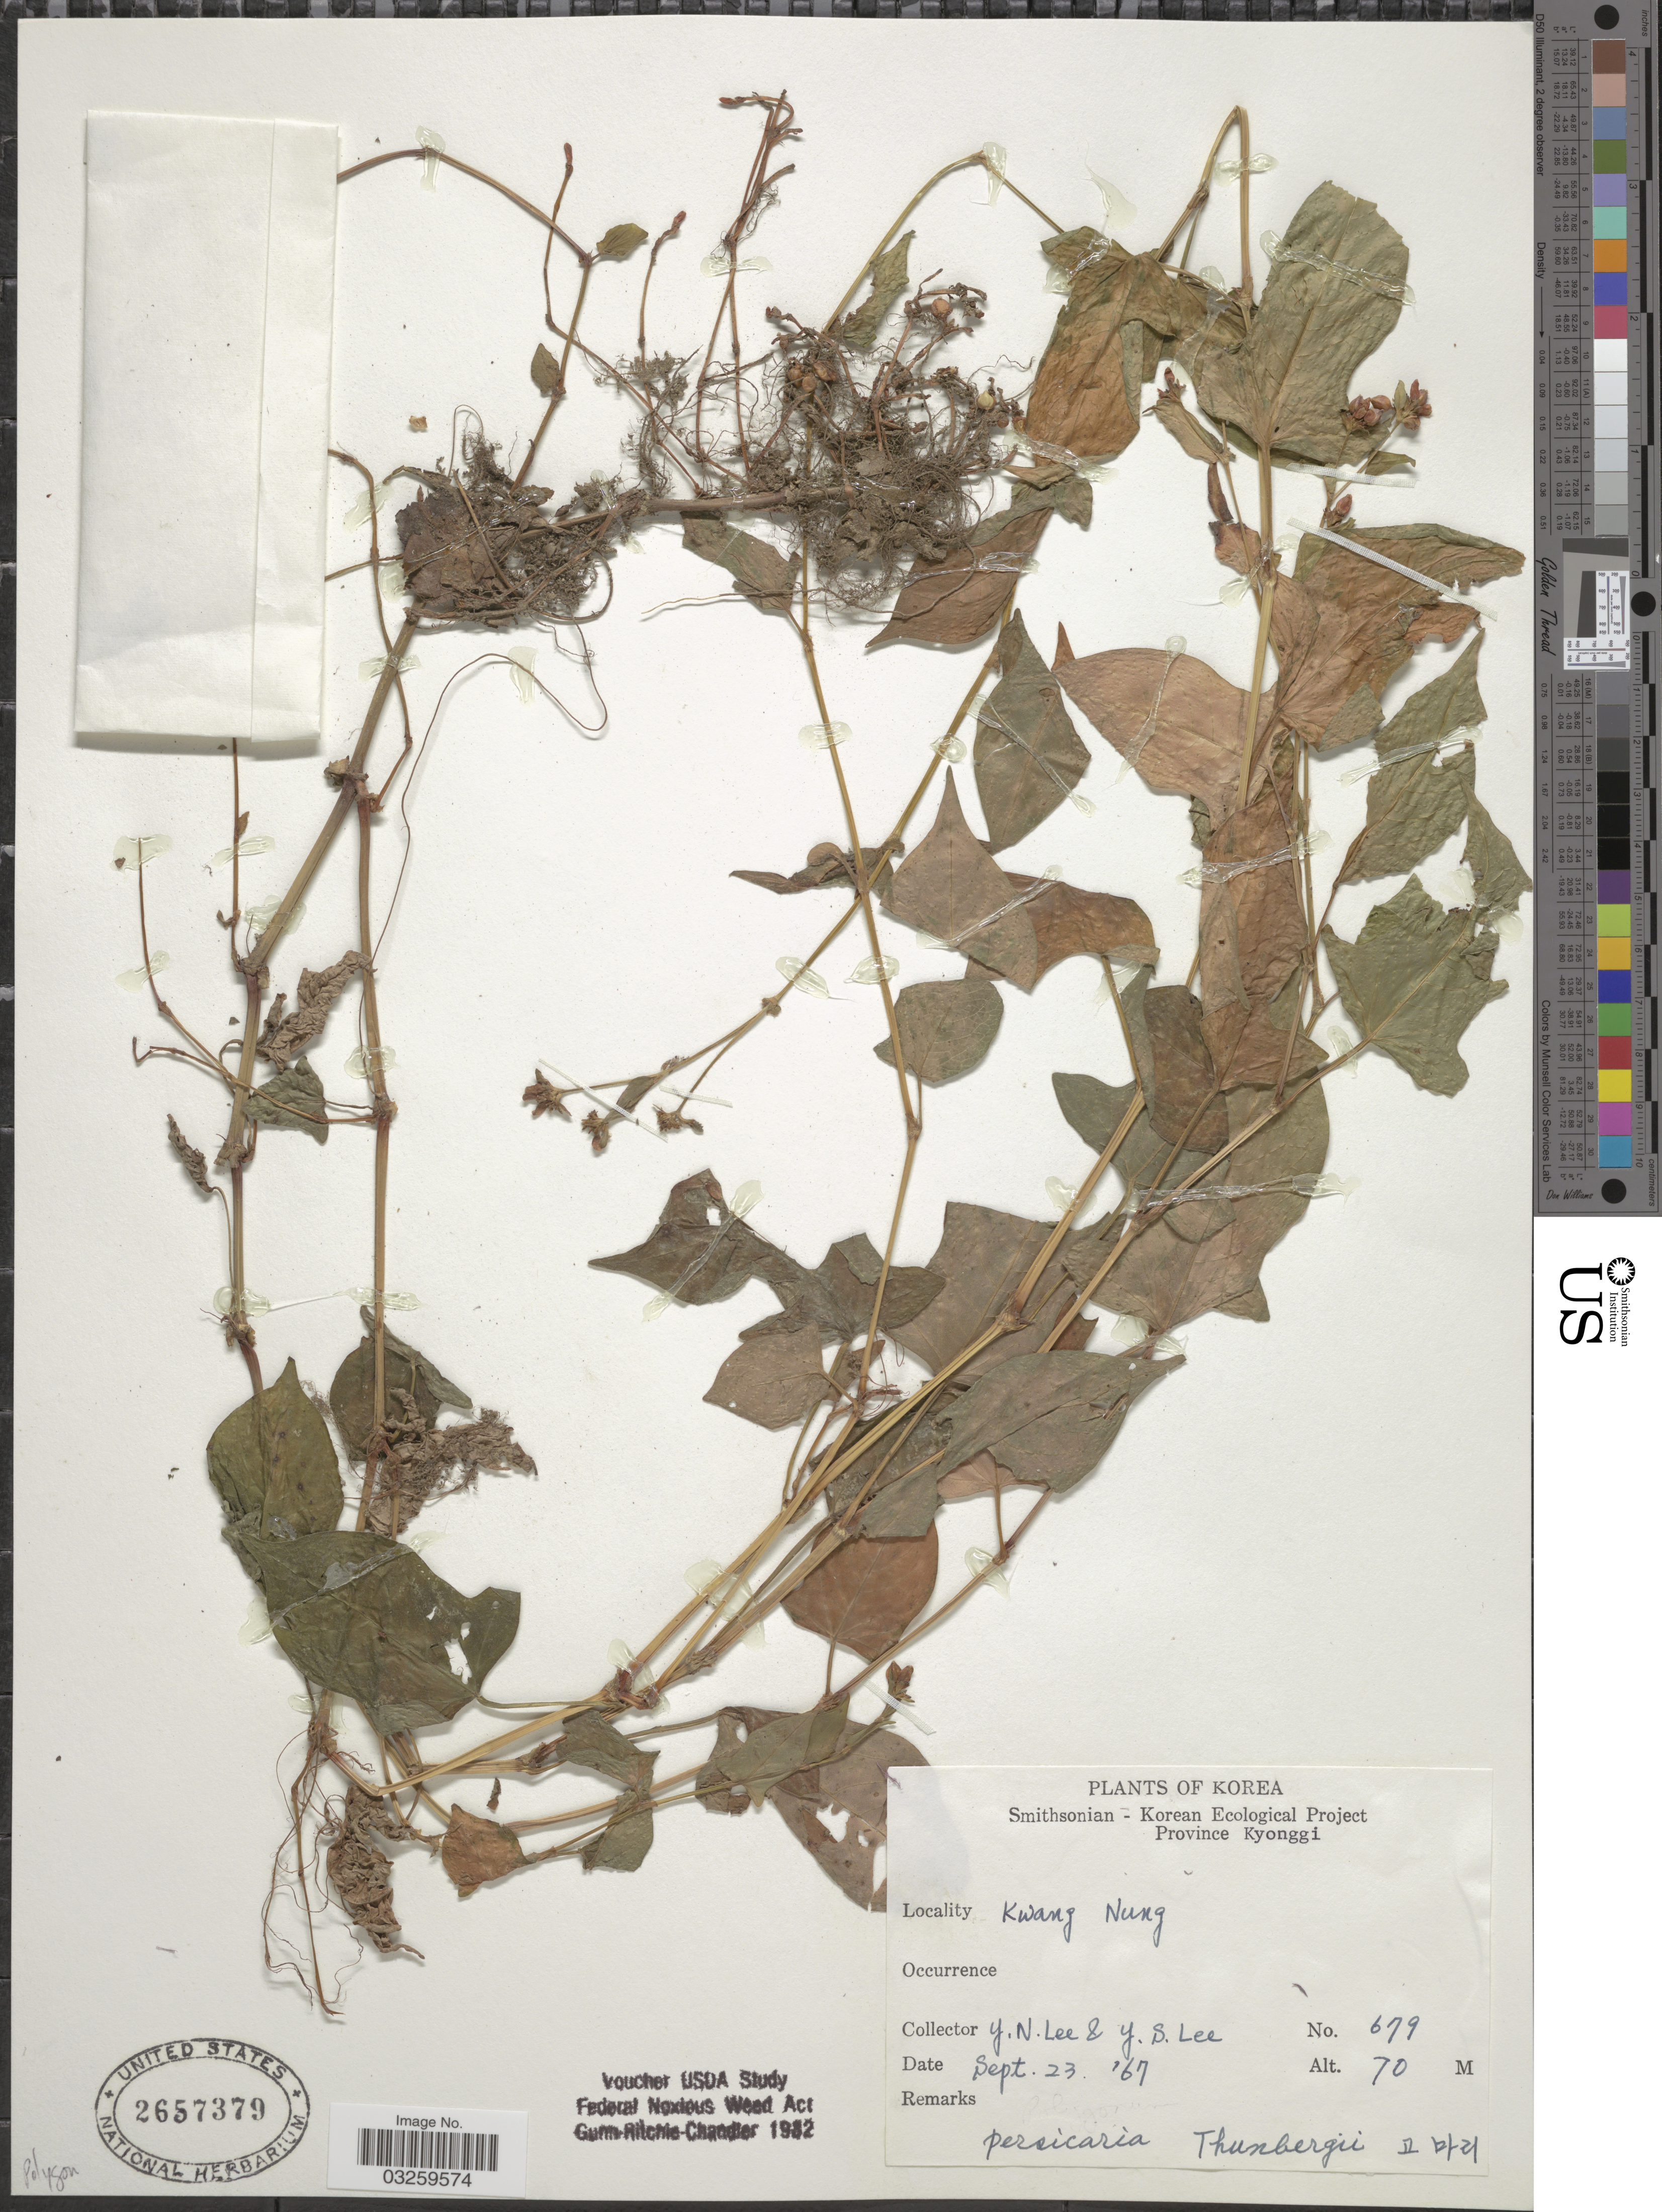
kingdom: Plantae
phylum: Tracheophyta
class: Magnoliopsida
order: Caryophyllales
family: Polygonaceae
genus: Polygonum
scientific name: Polygonum thunbergii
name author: Siebold & Zucc.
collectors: Y. N. Lee & Y. S. Lee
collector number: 679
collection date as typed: Transcribed d/m/y: 23/9/67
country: South Korea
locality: Kwang Nung. Province Kyonggi.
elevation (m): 70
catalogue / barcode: US 2657379